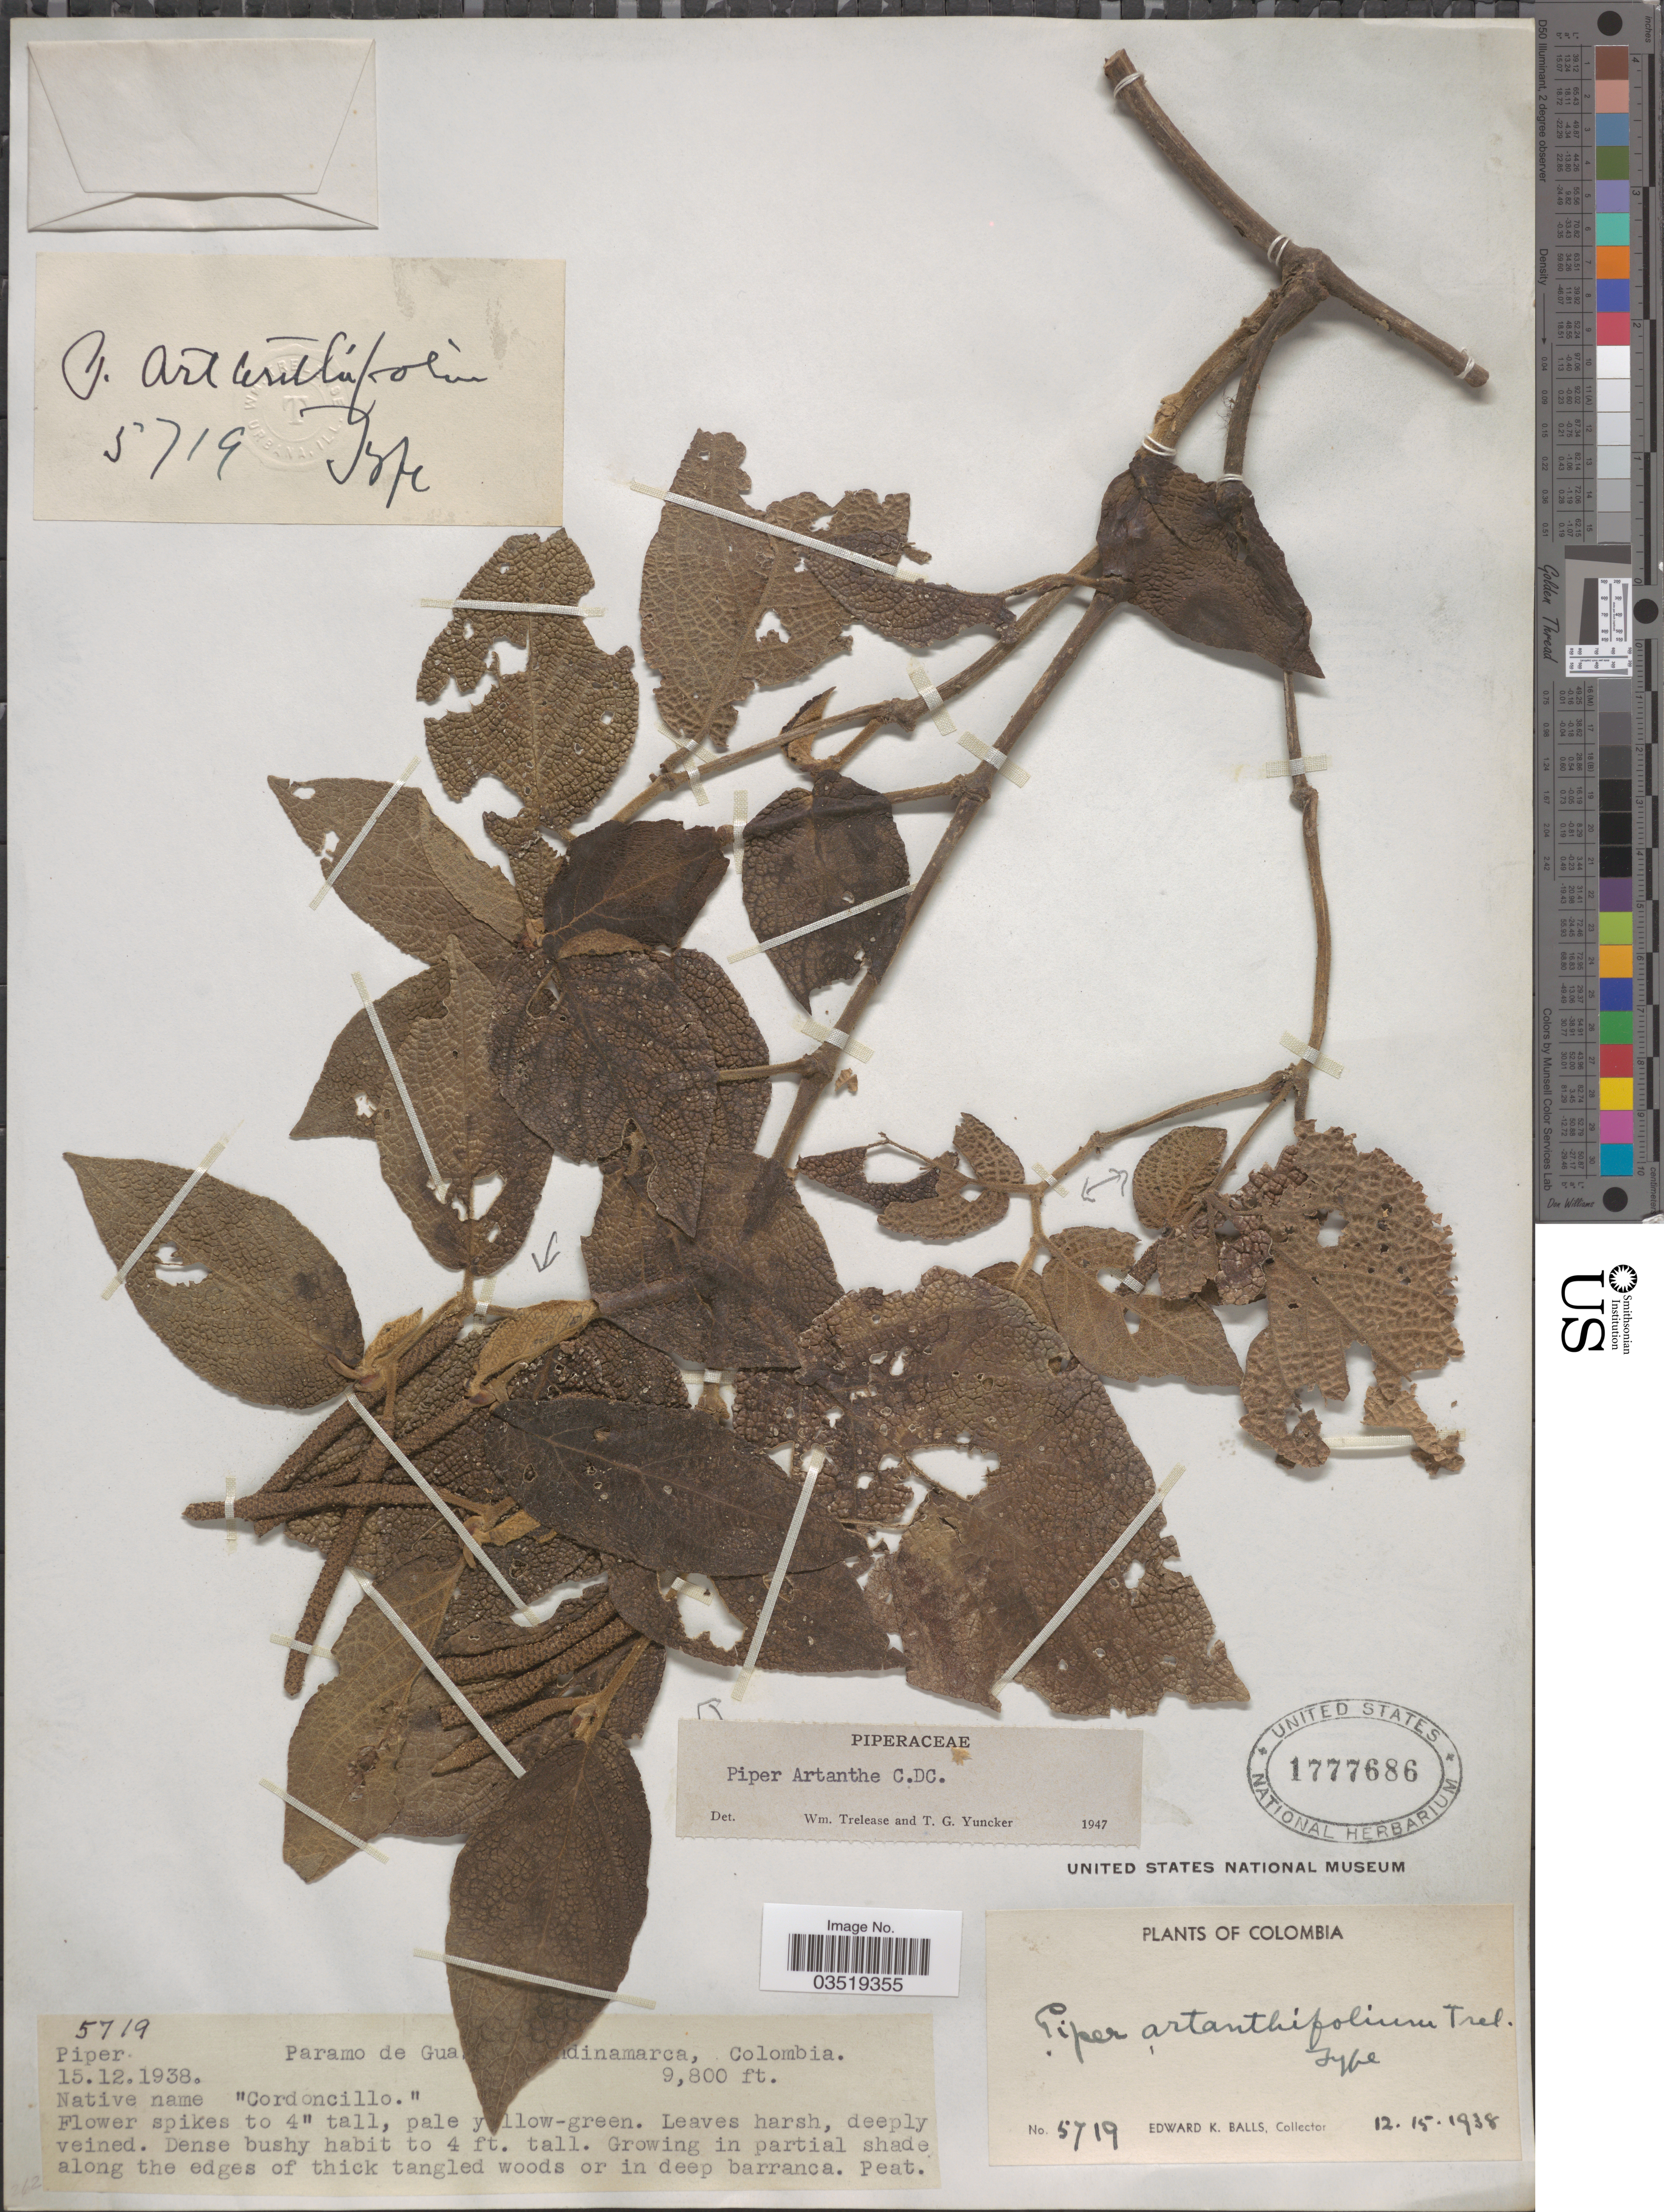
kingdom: Plantae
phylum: Tracheophyta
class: Magnoliopsida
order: Piperales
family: Piperaceae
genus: Piper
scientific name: Piper artanthe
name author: C. DC.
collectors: E. K. Balls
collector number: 5719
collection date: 1938-12-15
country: Colombia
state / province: Cundinamarca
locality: Paramo de Guasca Cundinamarca.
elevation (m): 2987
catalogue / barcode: US 1777686